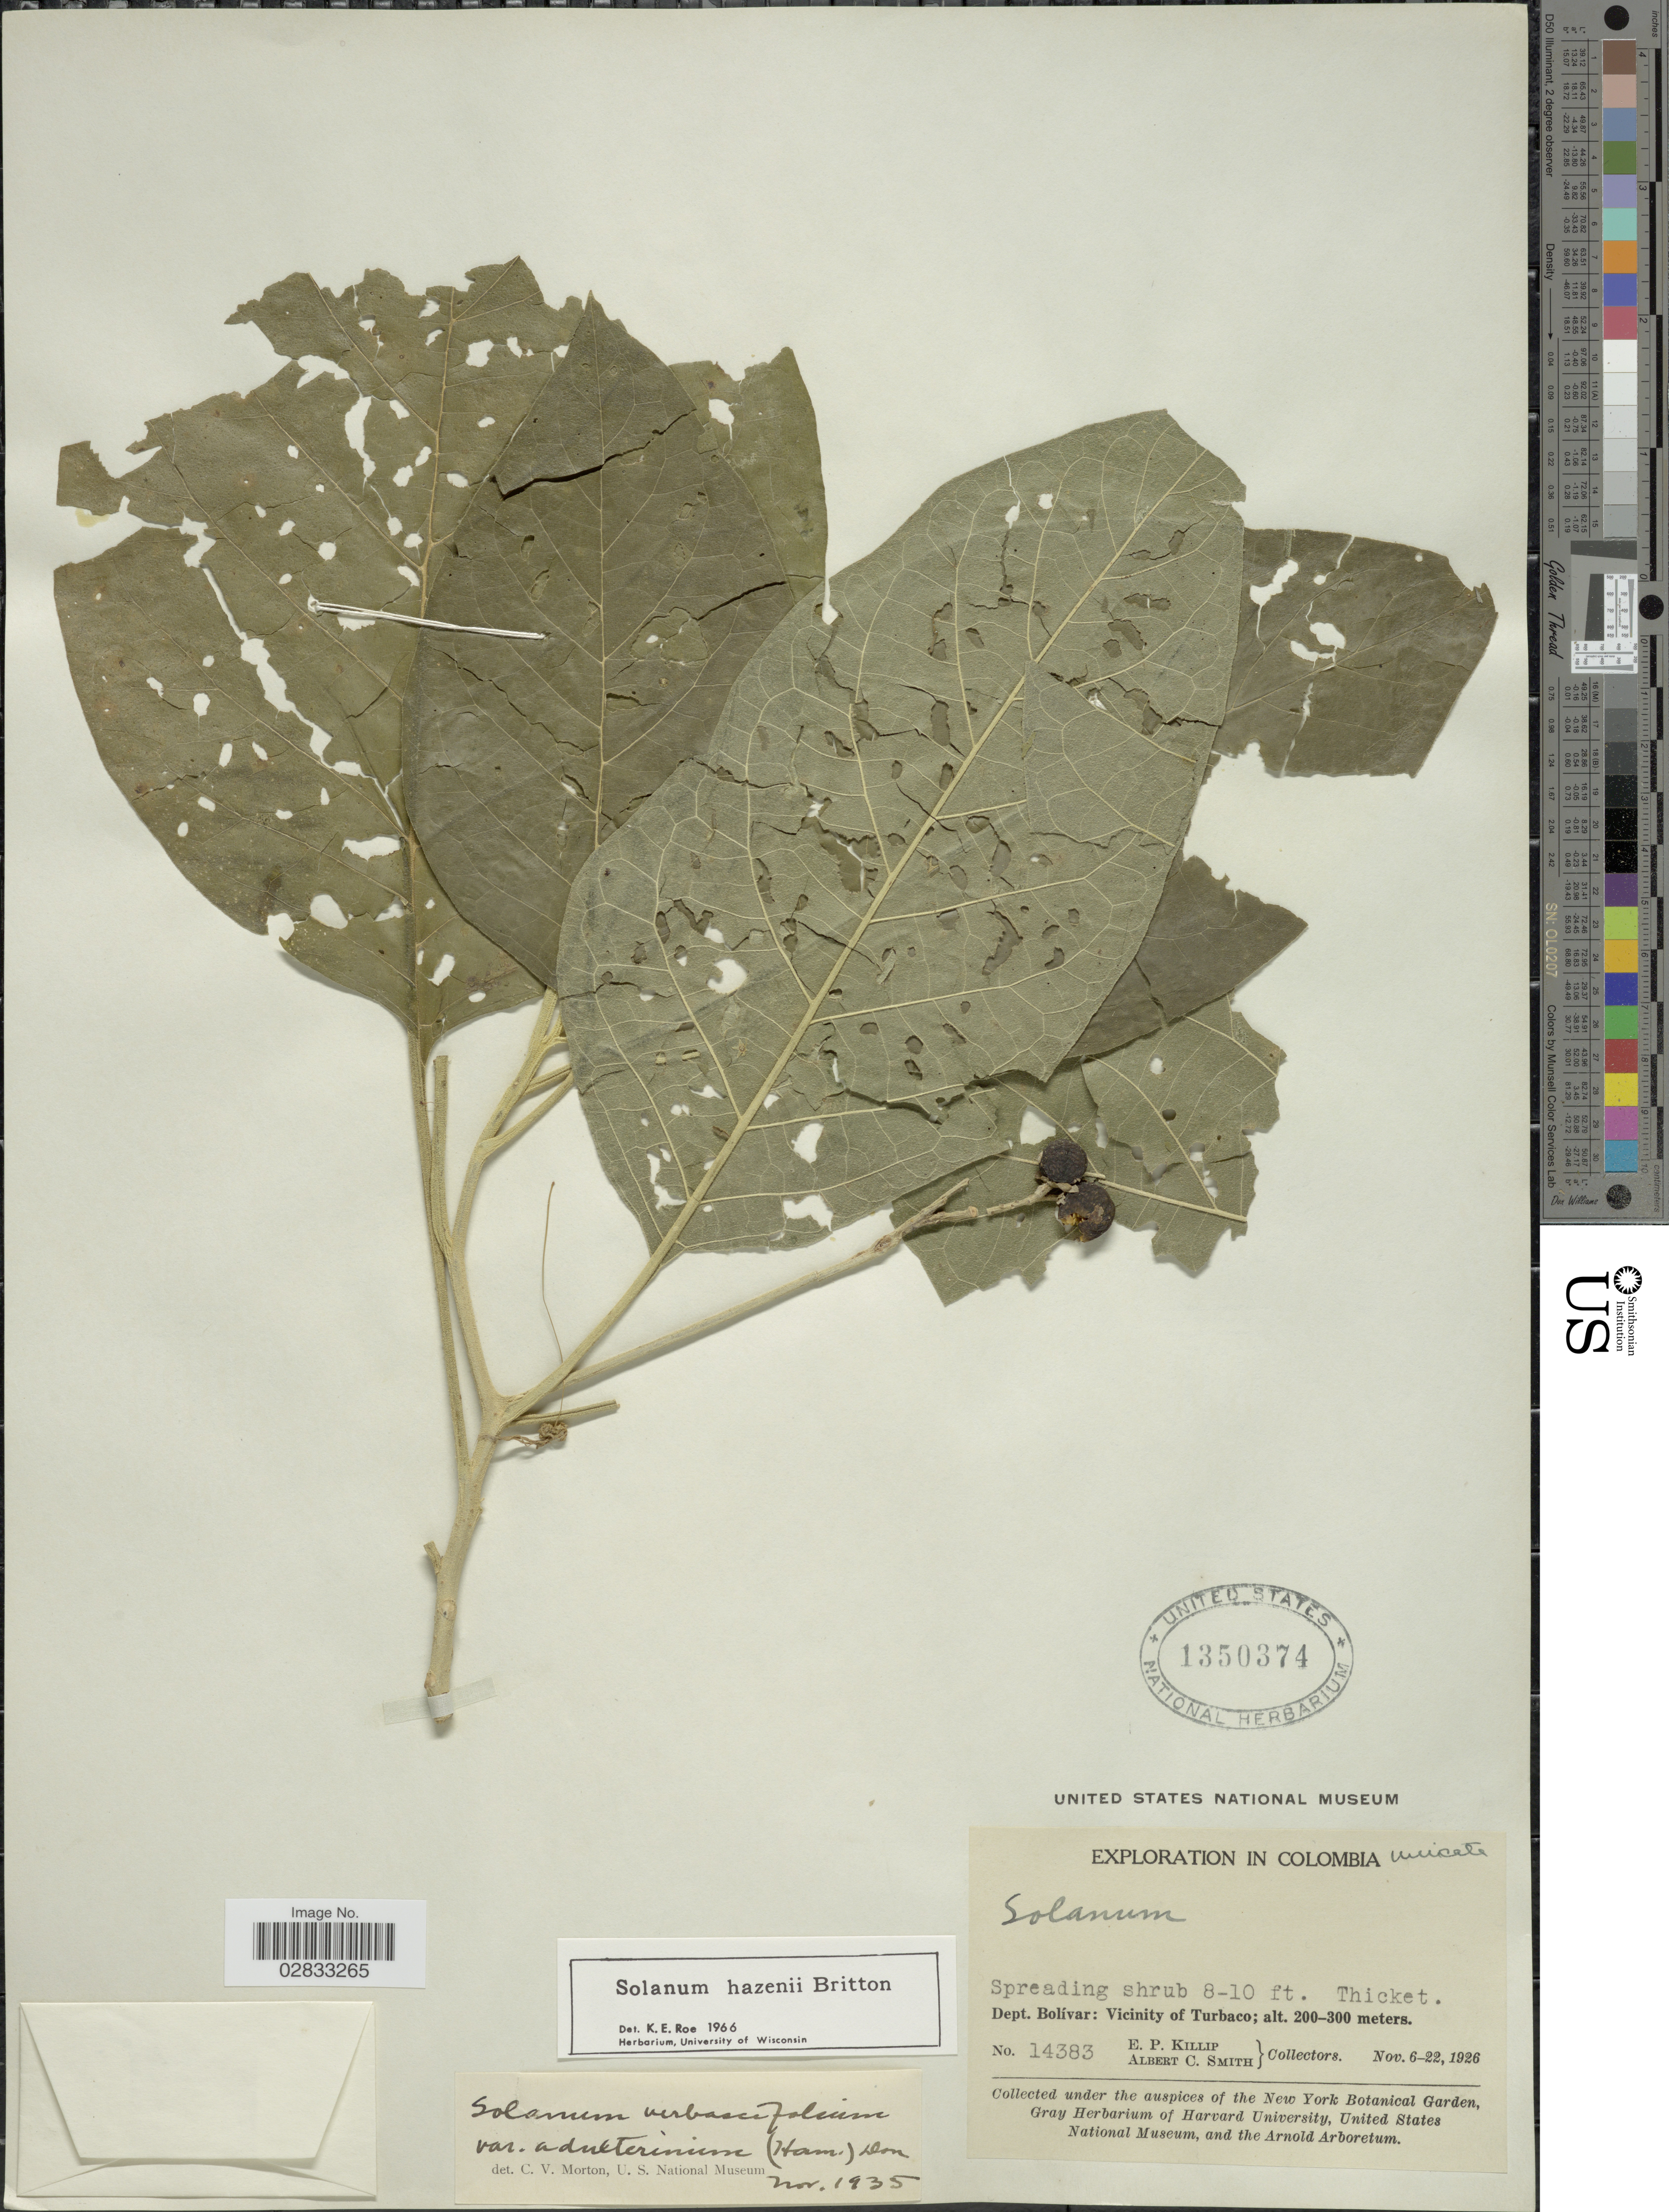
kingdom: Plantae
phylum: Tracheophyta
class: Magnoliopsida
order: Solanales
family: Solanaceae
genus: Solanum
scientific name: Solanum hazenii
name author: Britton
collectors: E. P. Killip & A. C. Smith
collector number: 14383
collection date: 1926-11-06/1926-11-22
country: Colombia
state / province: Bolívar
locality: Dept. Bolívar: Vicinity of Turbaco.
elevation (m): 200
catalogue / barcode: US 1350374